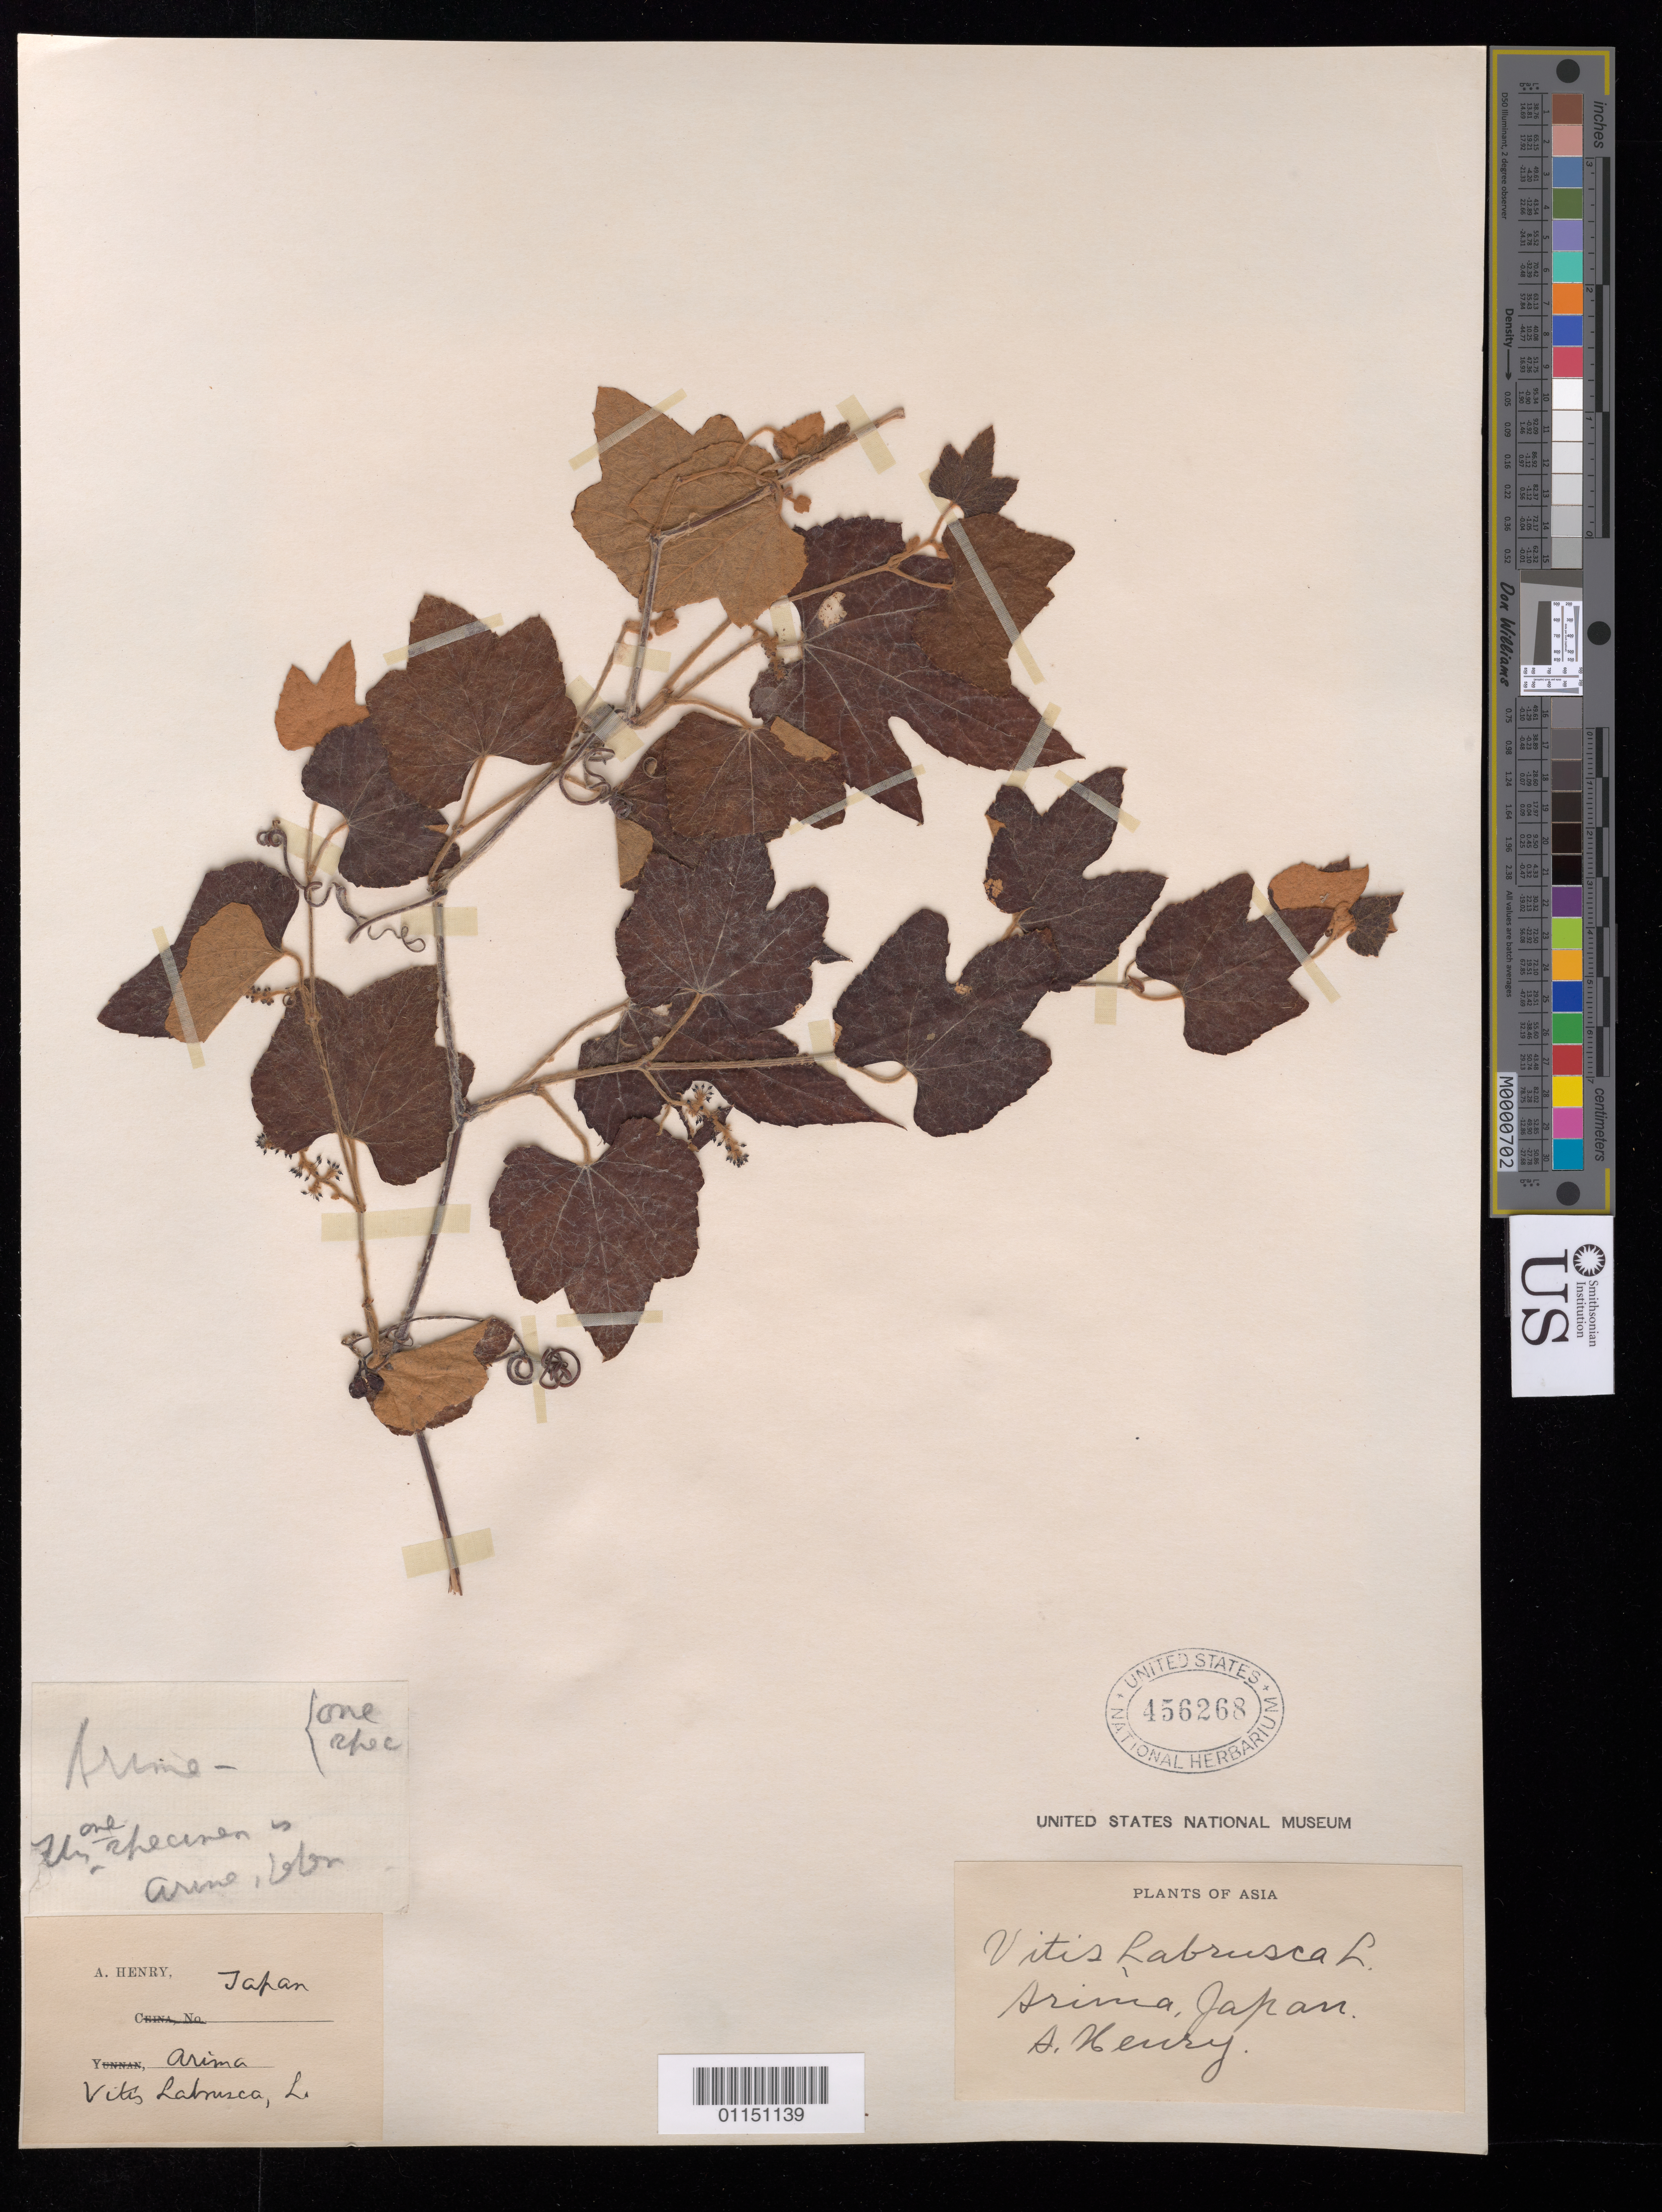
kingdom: Plantae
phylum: Tracheophyta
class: Magnoliopsida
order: Vitales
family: Vitaceae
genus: Vitis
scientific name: Vitis coignetiae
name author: Pulliat ex Planch.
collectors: A. Henry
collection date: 1885/1888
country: Japan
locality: Arima.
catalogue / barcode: US 456268